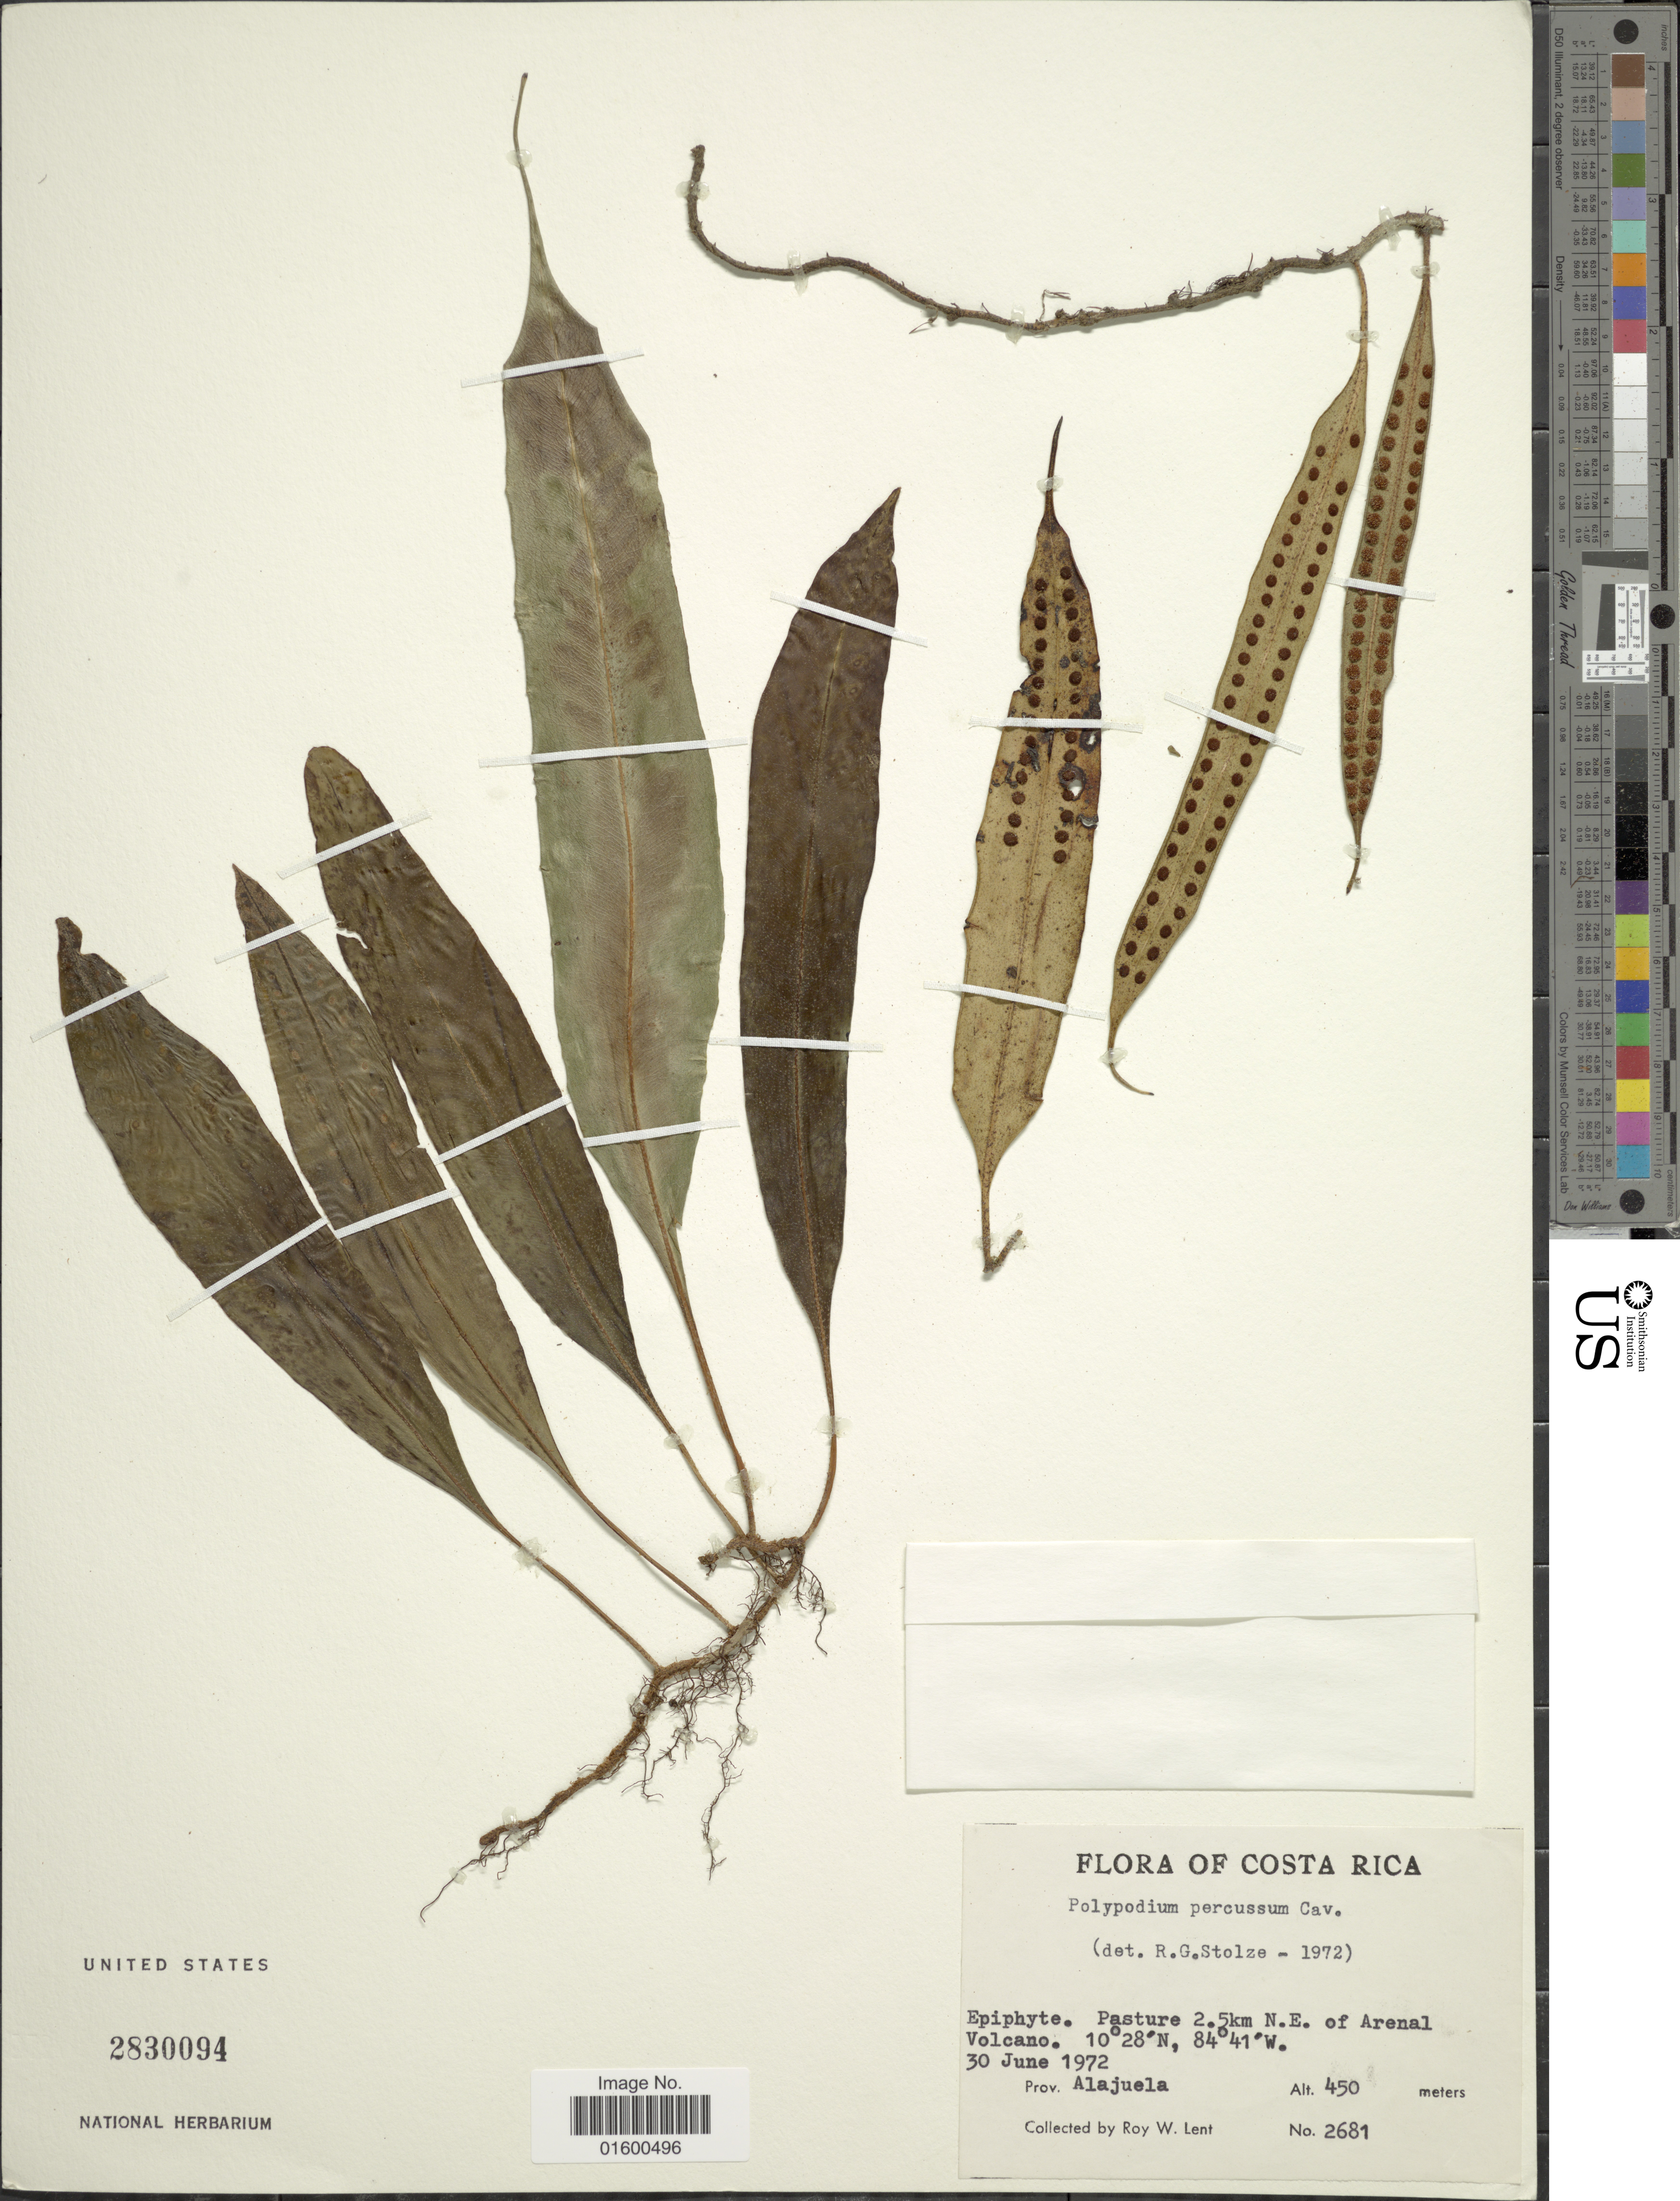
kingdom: Plantae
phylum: Tracheophyta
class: Polypodiopsida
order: Polypodiales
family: Polypodiaceae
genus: Microgramma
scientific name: Microgramma percussa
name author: (Cav.) de la Sota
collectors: R. W. Lent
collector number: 2681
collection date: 1972-06-30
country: Costa Rica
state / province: Alajuela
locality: Pasture 2.5 km N. E. of Arenal Volcano, Prov. Alajuela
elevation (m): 450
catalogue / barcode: US 2830094